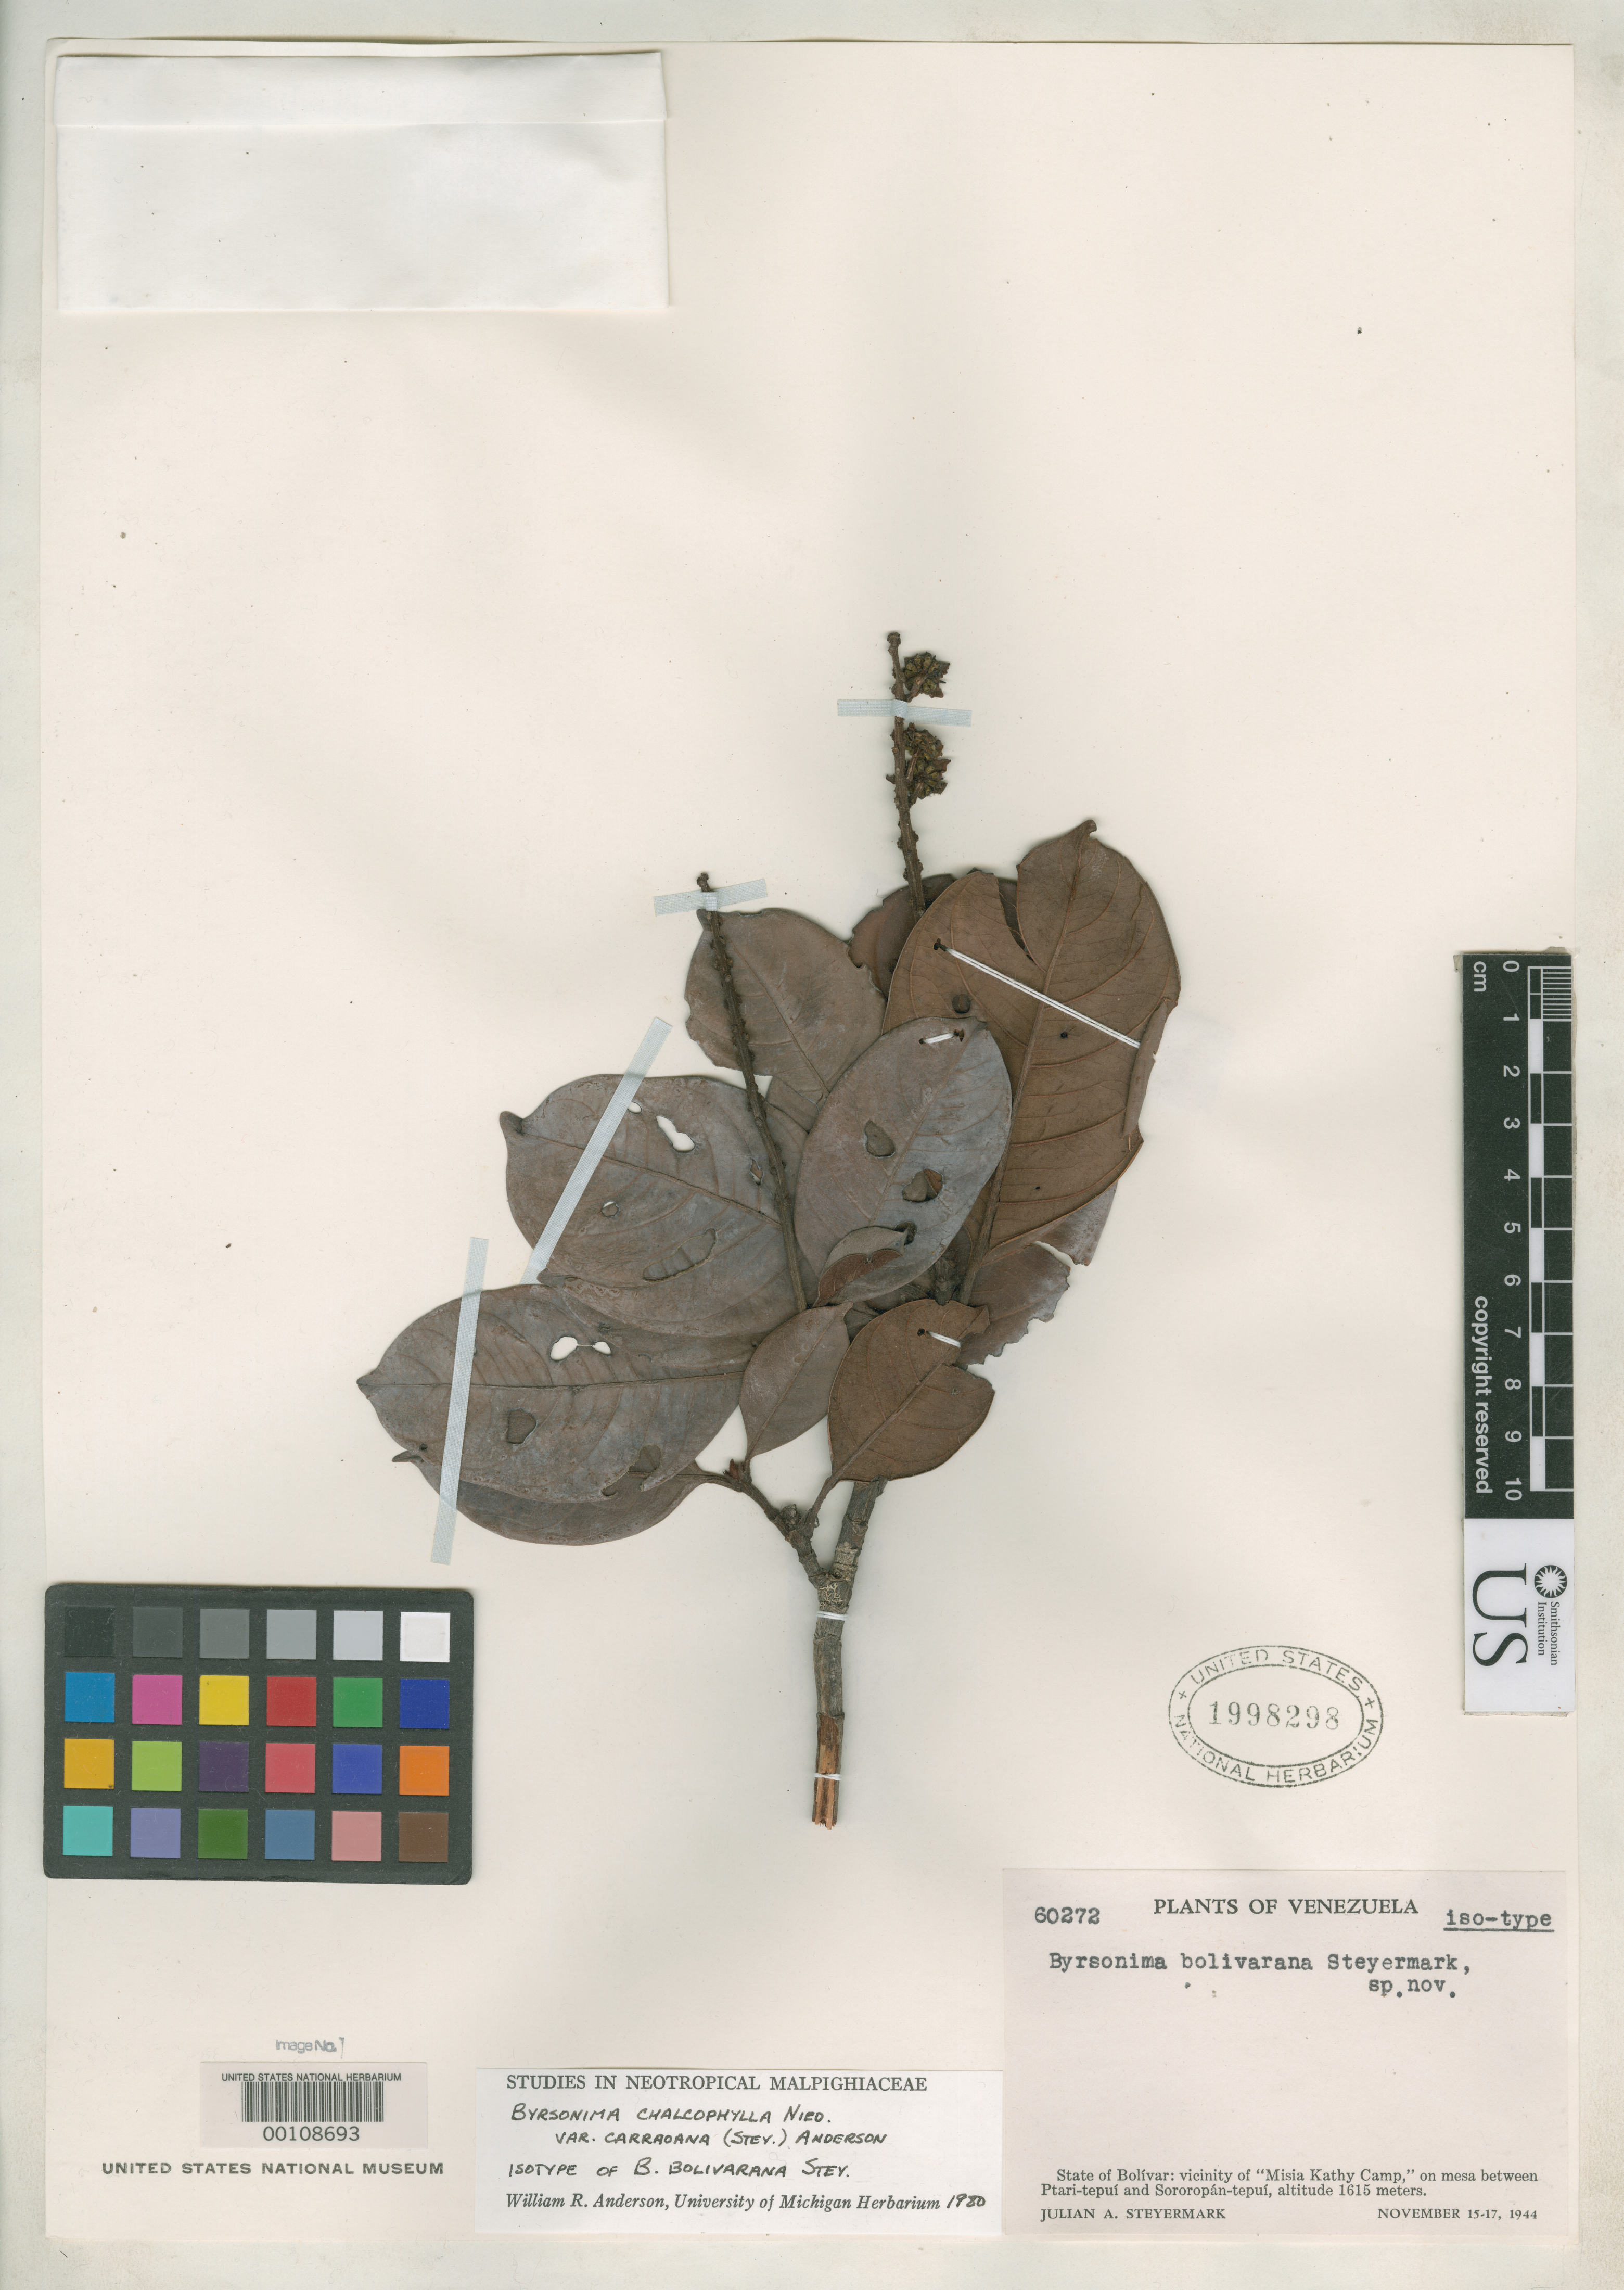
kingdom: Plantae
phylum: Tracheophyta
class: Magnoliopsida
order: Malpighiales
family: Malpighiaceae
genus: Byrsonima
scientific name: Byrsonima bolivarana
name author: Steyerm.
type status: Isotype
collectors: J. Steyermark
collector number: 60272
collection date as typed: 15 Nov 1944 to 17 Nov 1944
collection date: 1944-11-15/1944-11-17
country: Venezuela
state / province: Bolivar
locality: Between Ptari-Tepui & Saroropan-Tepui.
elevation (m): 1615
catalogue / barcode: US 1998298